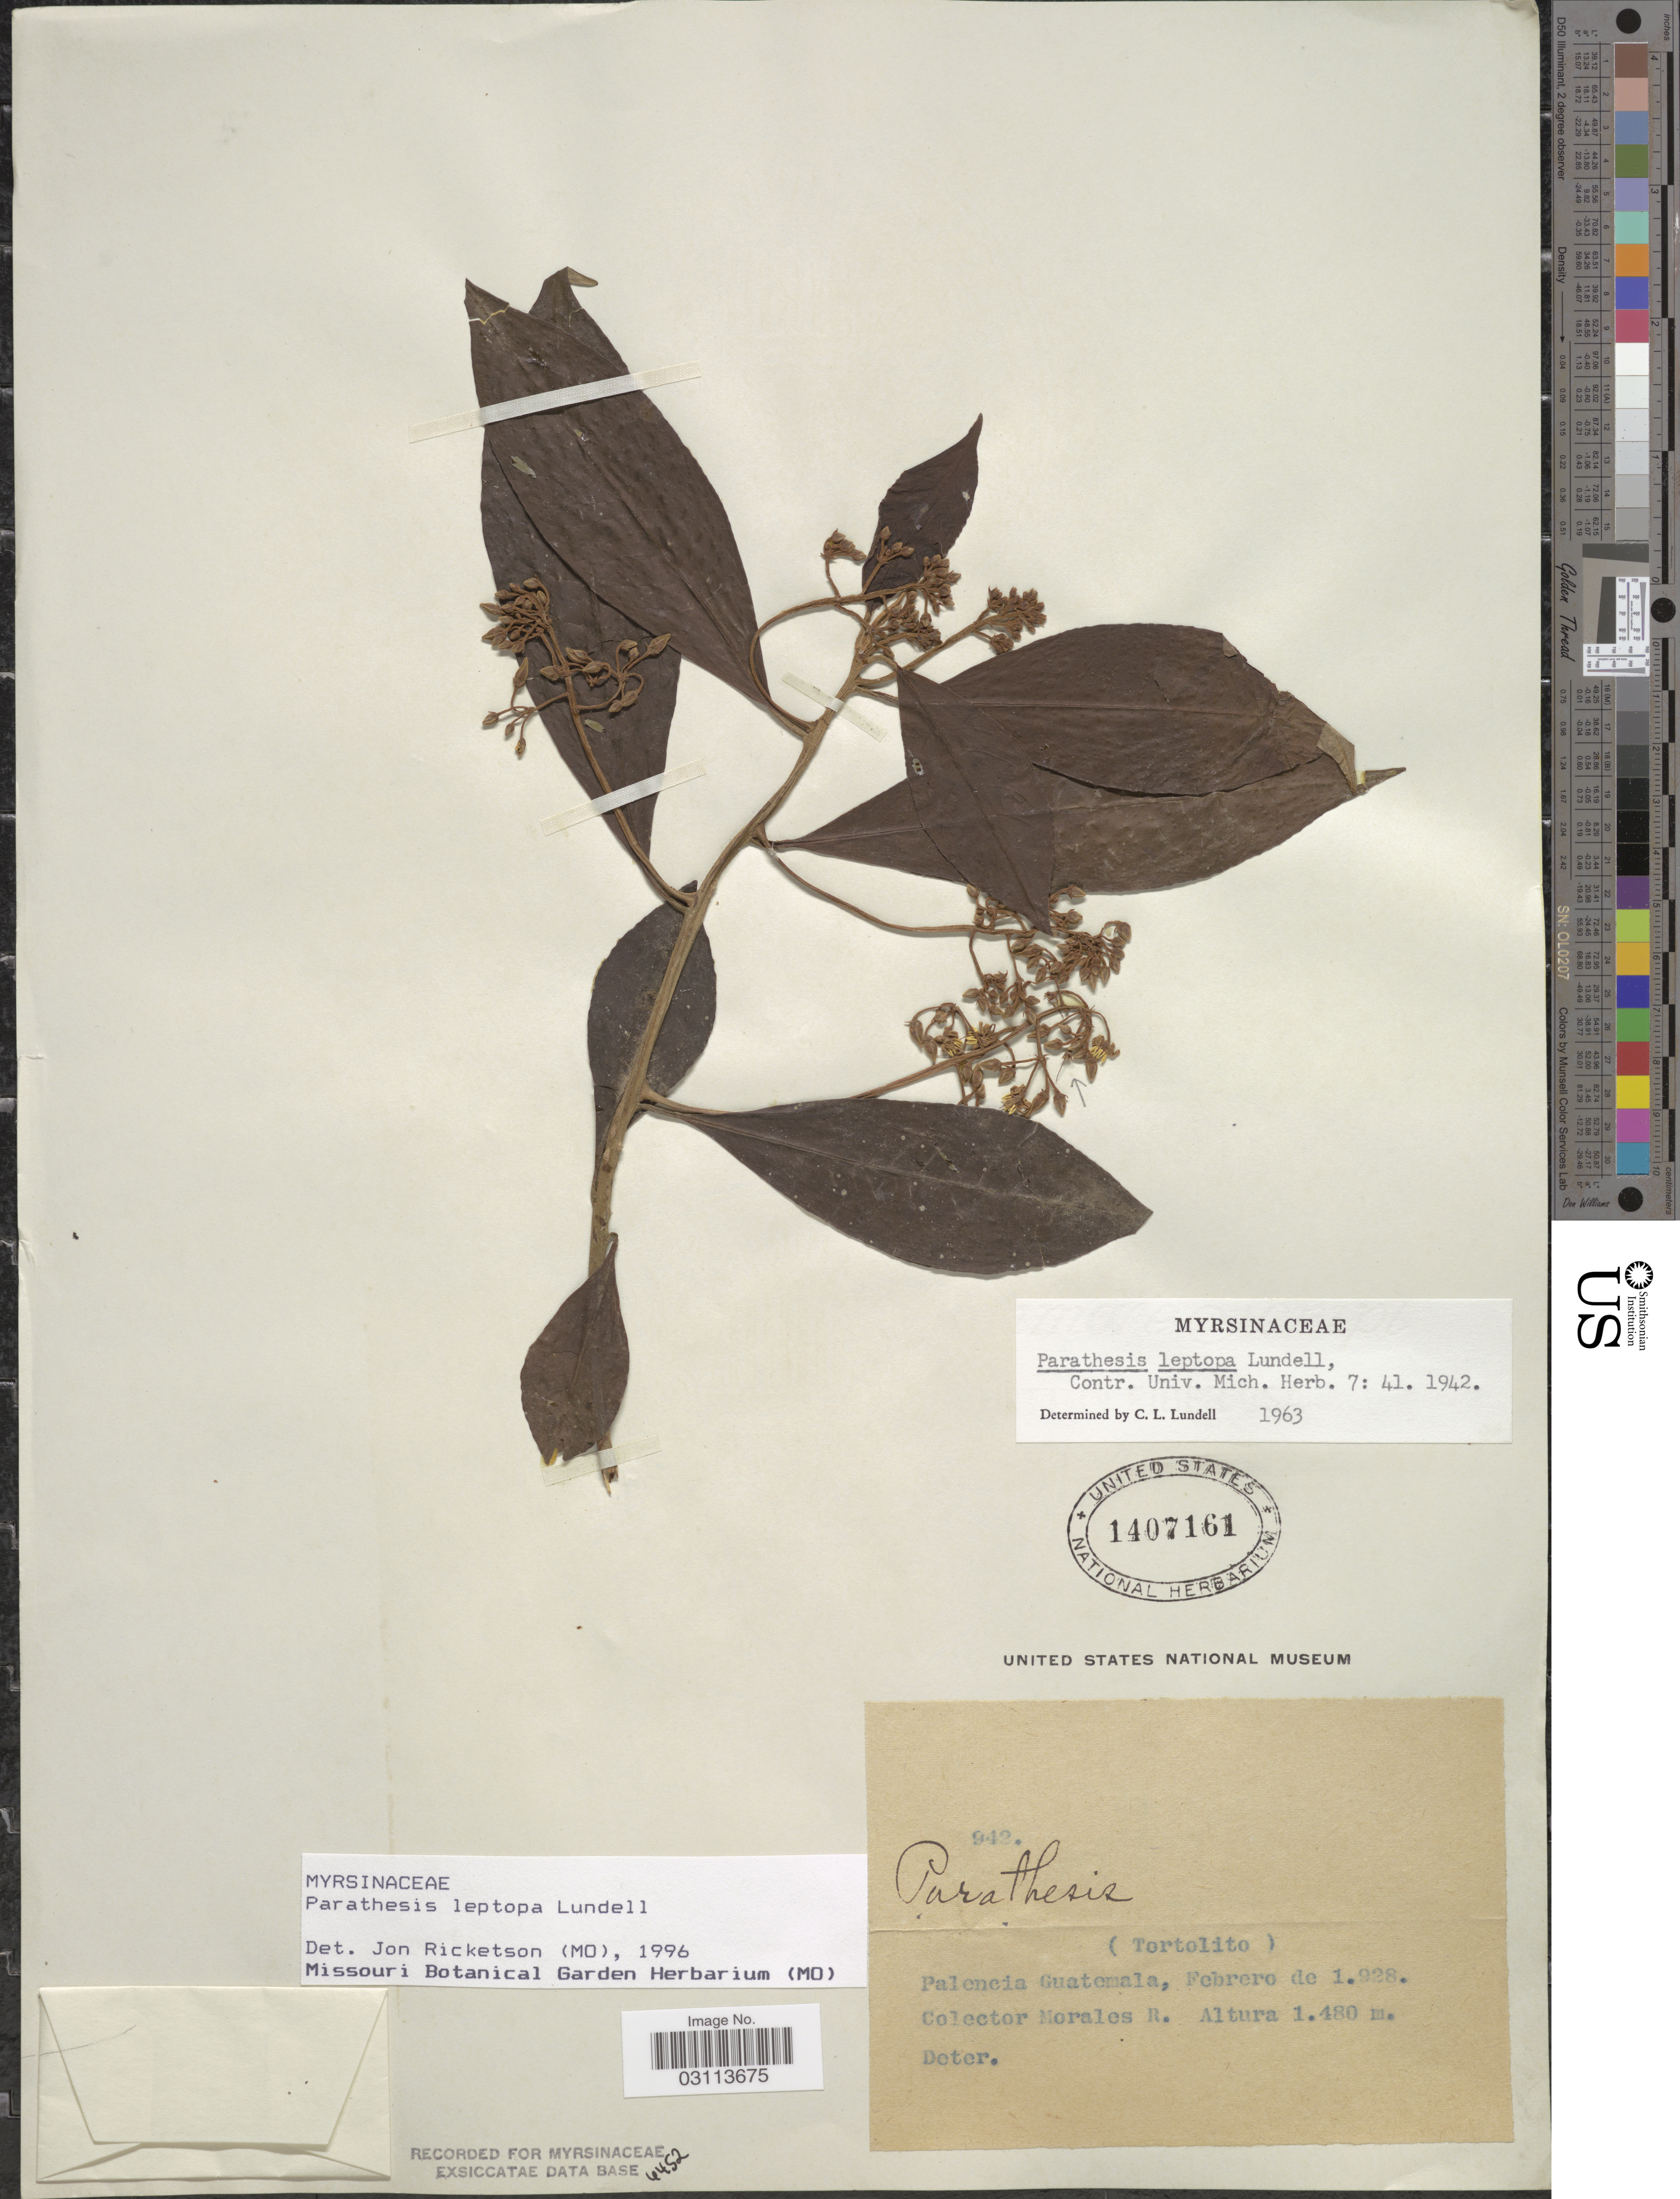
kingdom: Plantae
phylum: Tracheophyta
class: Magnoliopsida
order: Ericales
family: Primulaceae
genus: Parathesis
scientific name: Parathesis leptopa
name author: Lundell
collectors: R. Morales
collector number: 942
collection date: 1928-02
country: Guatemala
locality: Palencia Guatemala.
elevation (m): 1480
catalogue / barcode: US 1407161